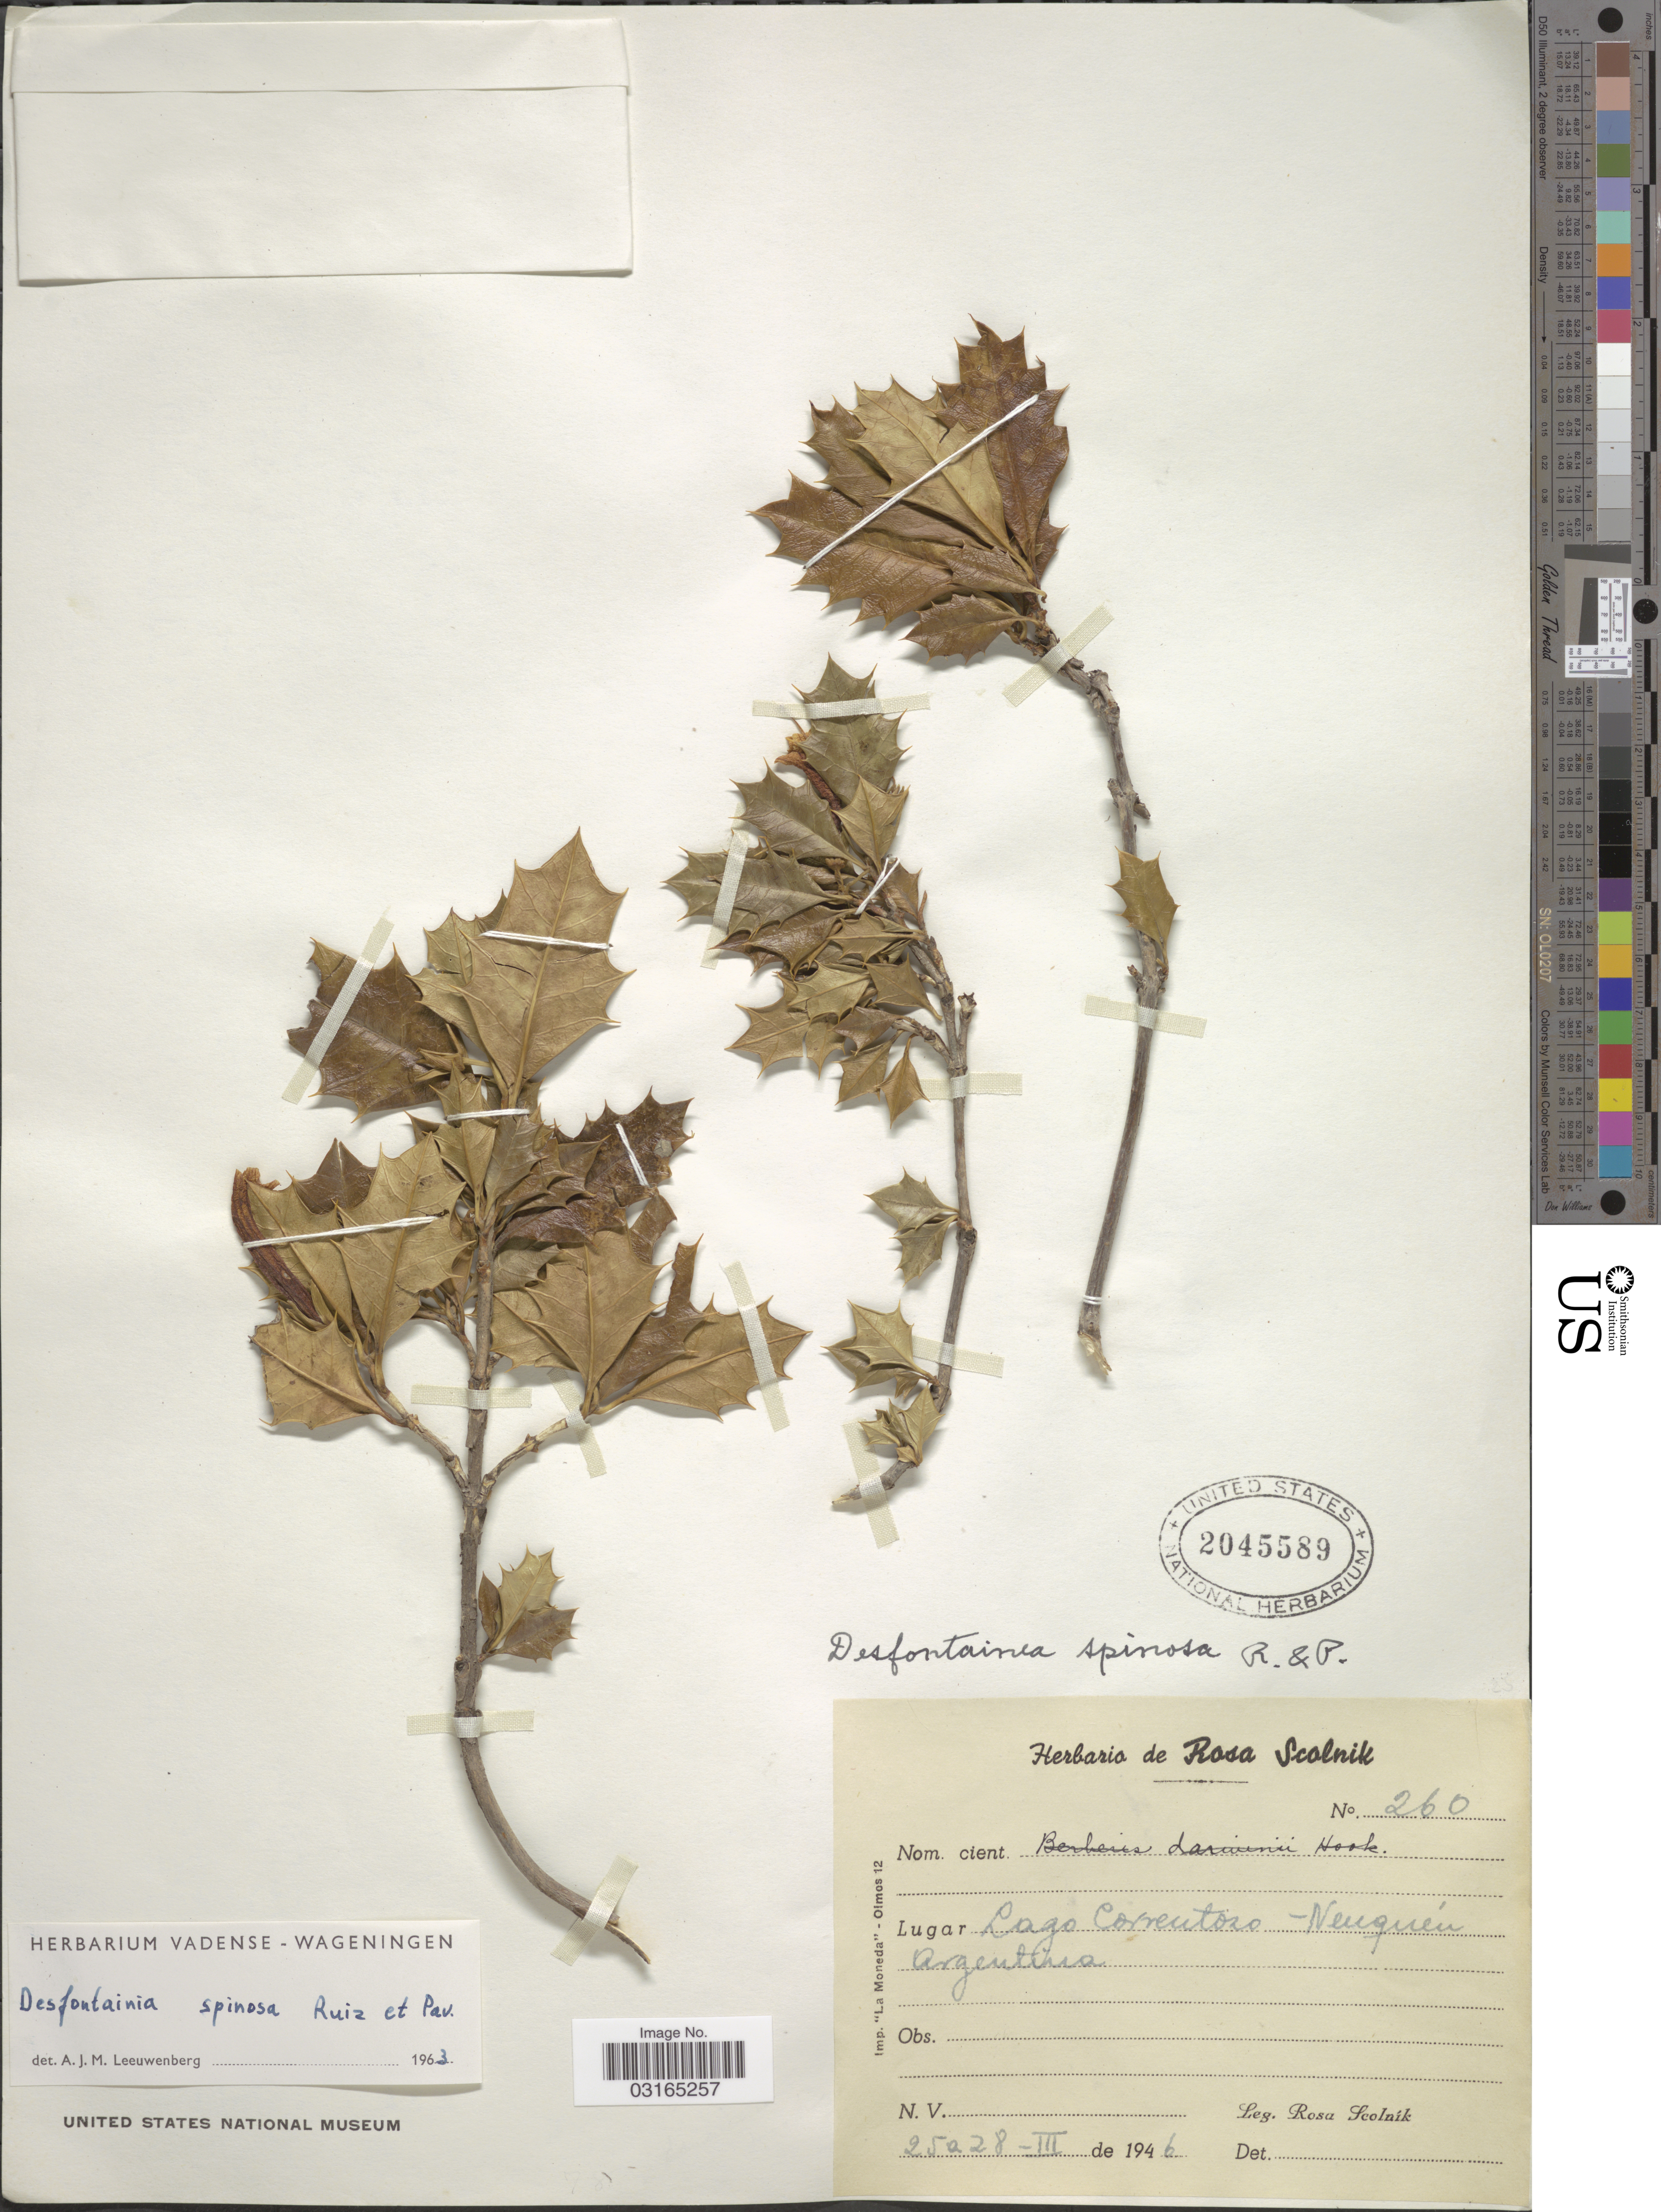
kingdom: Plantae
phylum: Tracheophyta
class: Magnoliopsida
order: Bruniales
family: Columelliaceae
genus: Desfontainia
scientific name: Desfontainia spinosa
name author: Ruiz & Pav.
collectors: R. Scolnik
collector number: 260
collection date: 1946-03-25/1946-03-28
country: Argentina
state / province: Neuquen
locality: Lago Correntoso.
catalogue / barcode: US 2045589